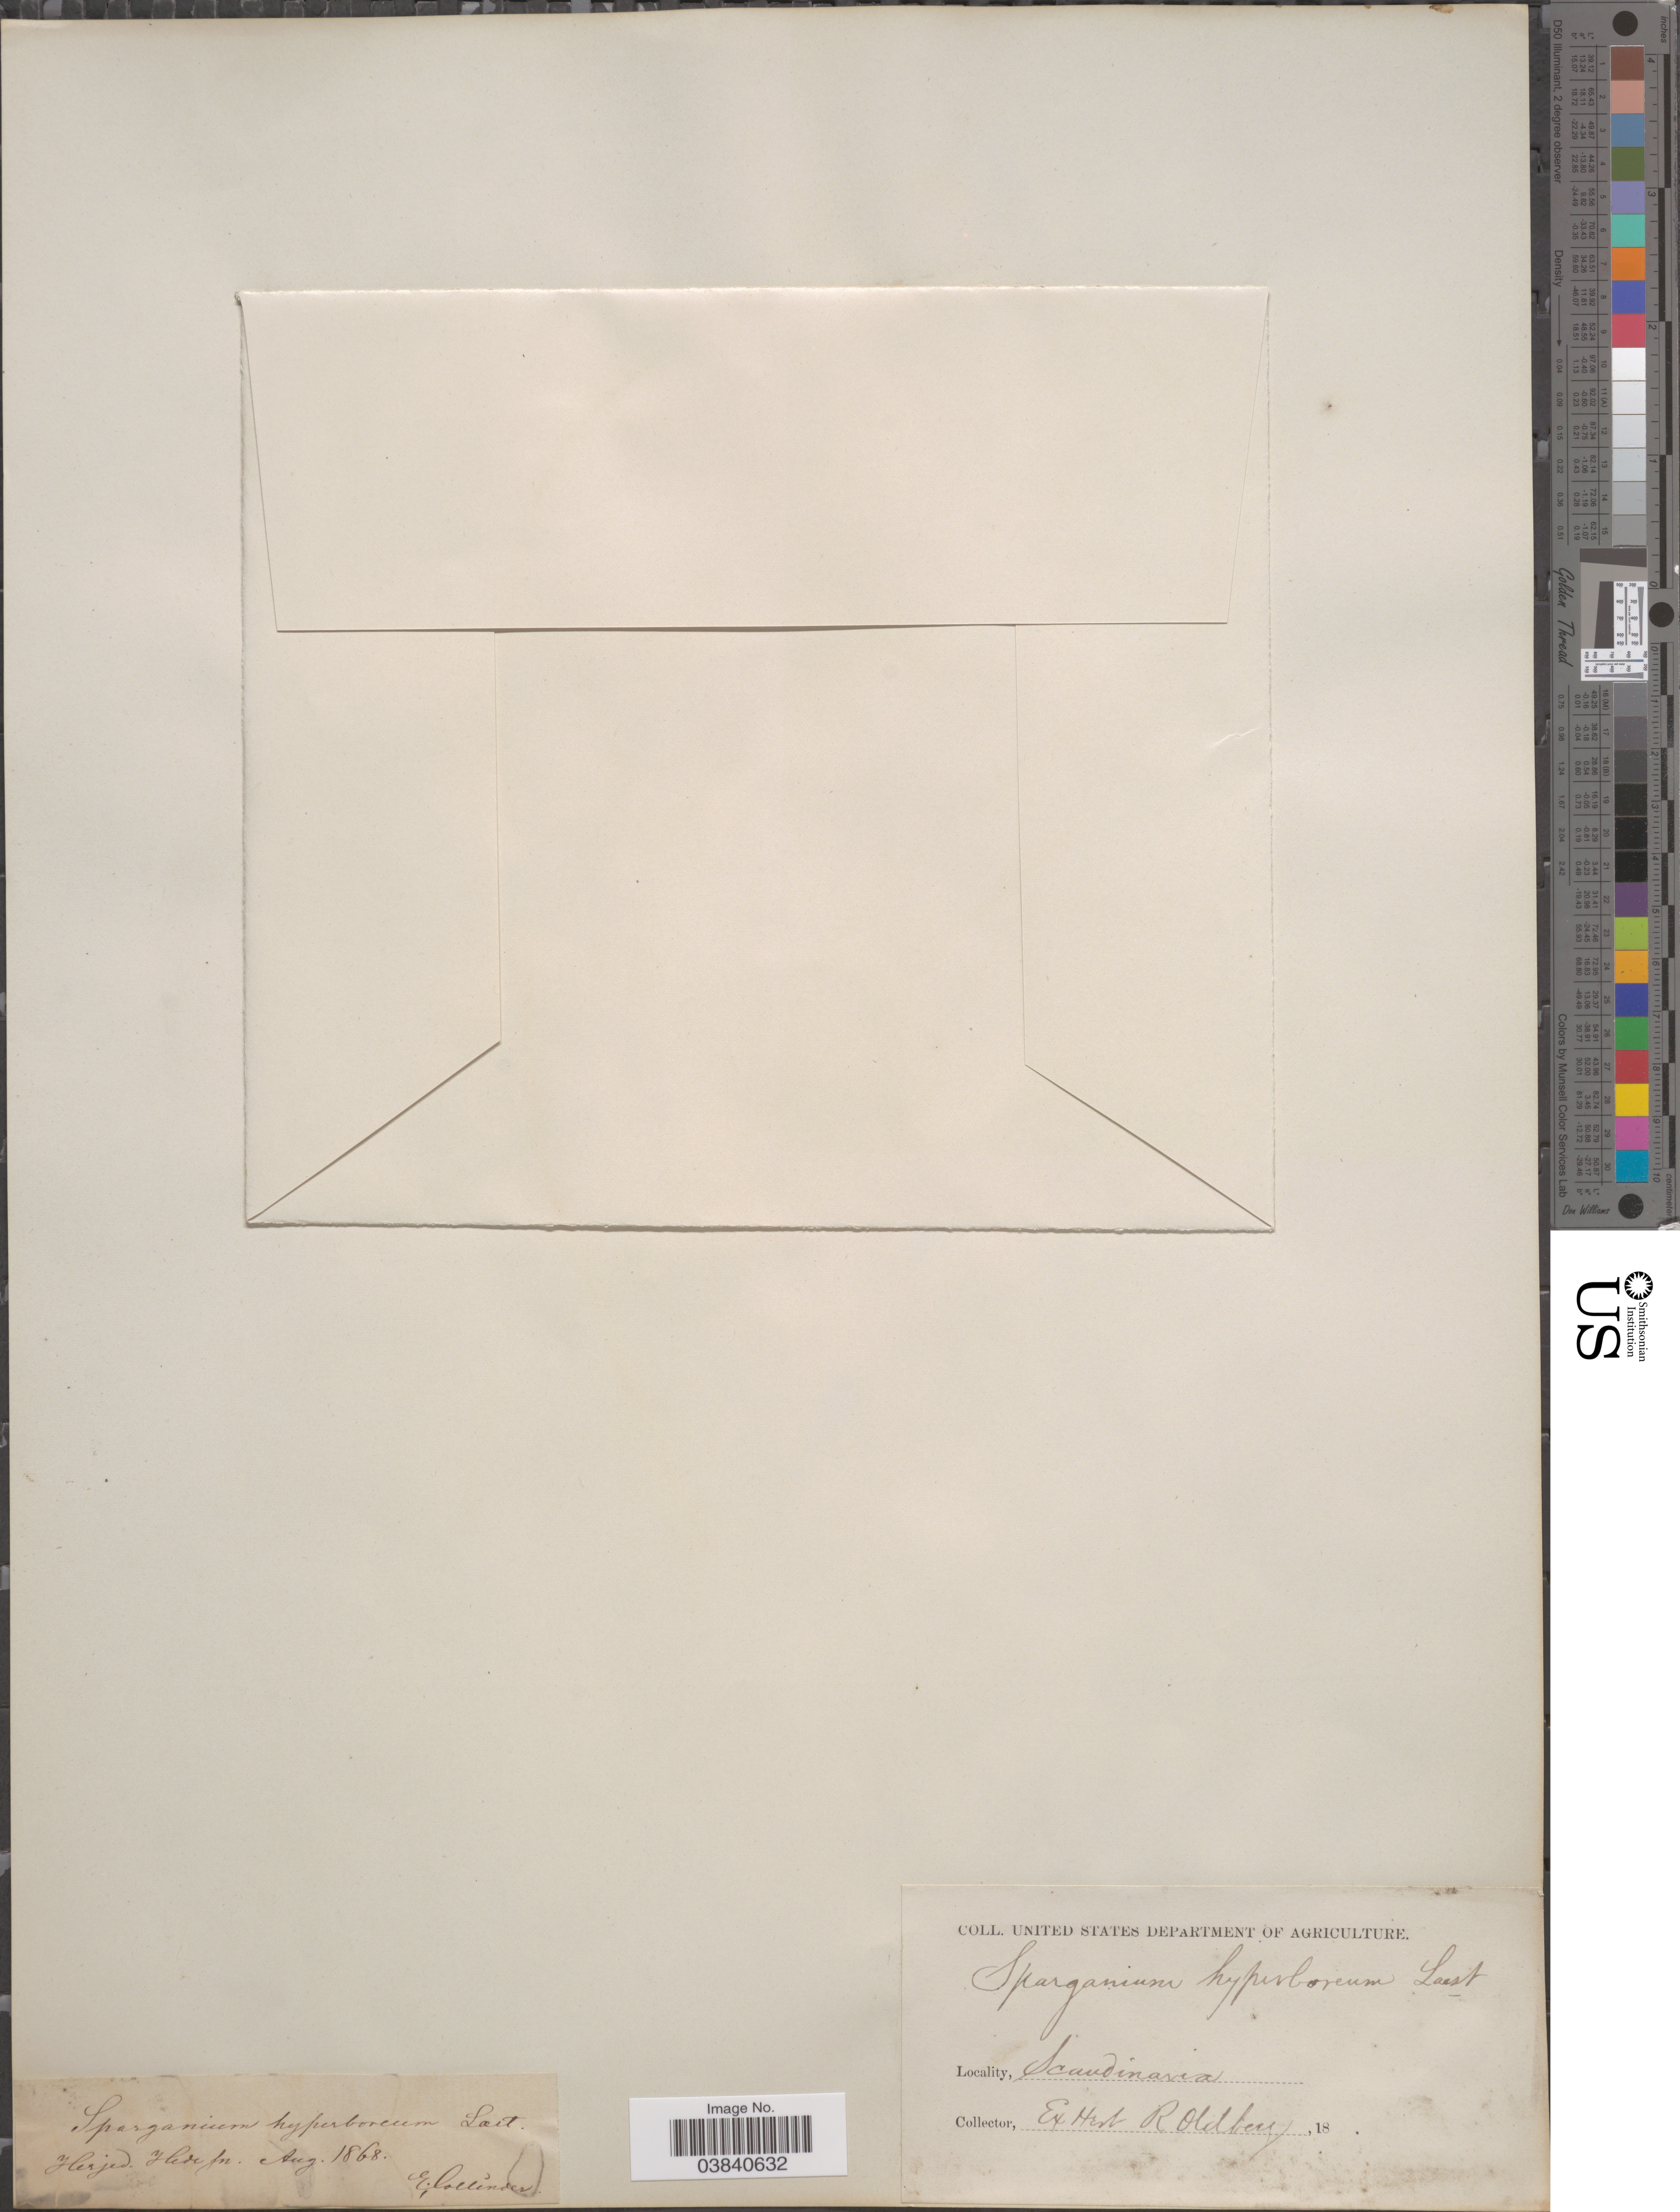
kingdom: Plantae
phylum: Tracheophyta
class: Liliopsida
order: Poales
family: Typhaceae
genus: Sparganium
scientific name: Sparganium hyperboreum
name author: Beurl. ex Laest.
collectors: E. Collinder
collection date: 1868-08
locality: Scandinavia.